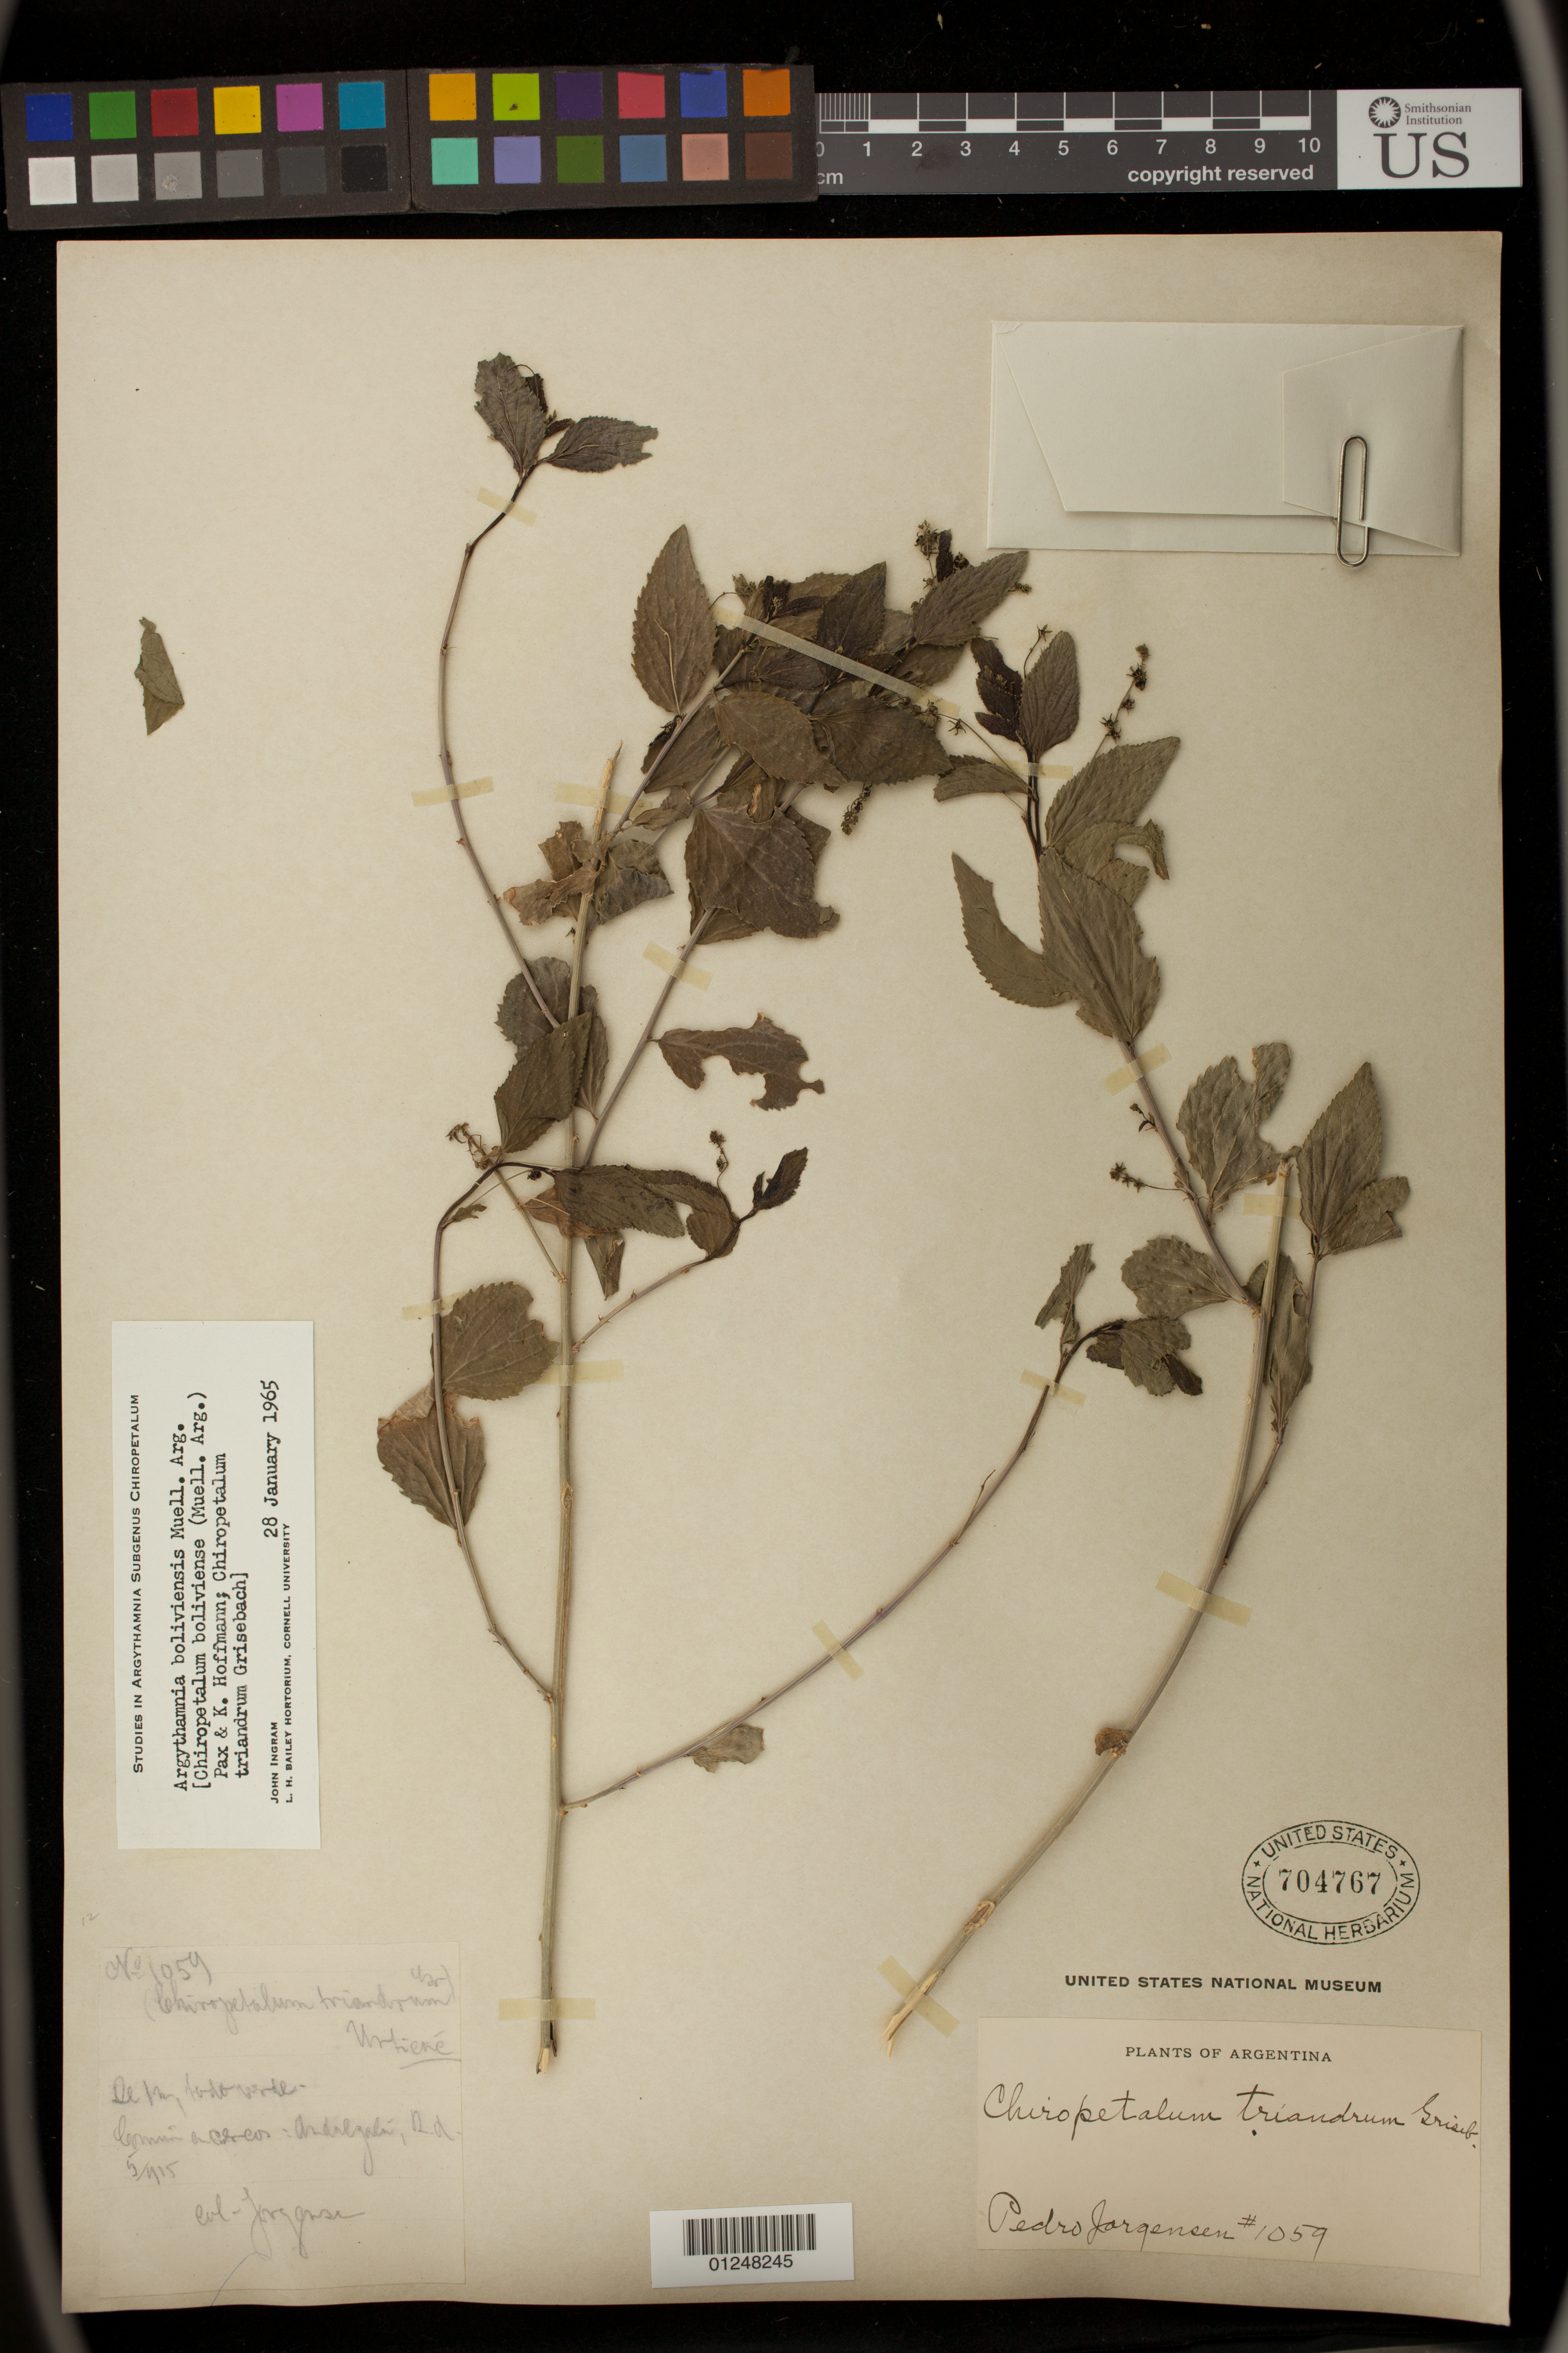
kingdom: Plantae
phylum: Tracheophyta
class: Magnoliopsida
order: Malpighiales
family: Euphorbiaceae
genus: Argythamnia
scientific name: Argythamnia boliviensis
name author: Müll. Arg.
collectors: P. Jörgensen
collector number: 1059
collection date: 1915-05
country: Argentina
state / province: Catamarca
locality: Andalgala, R.d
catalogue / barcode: US 704767